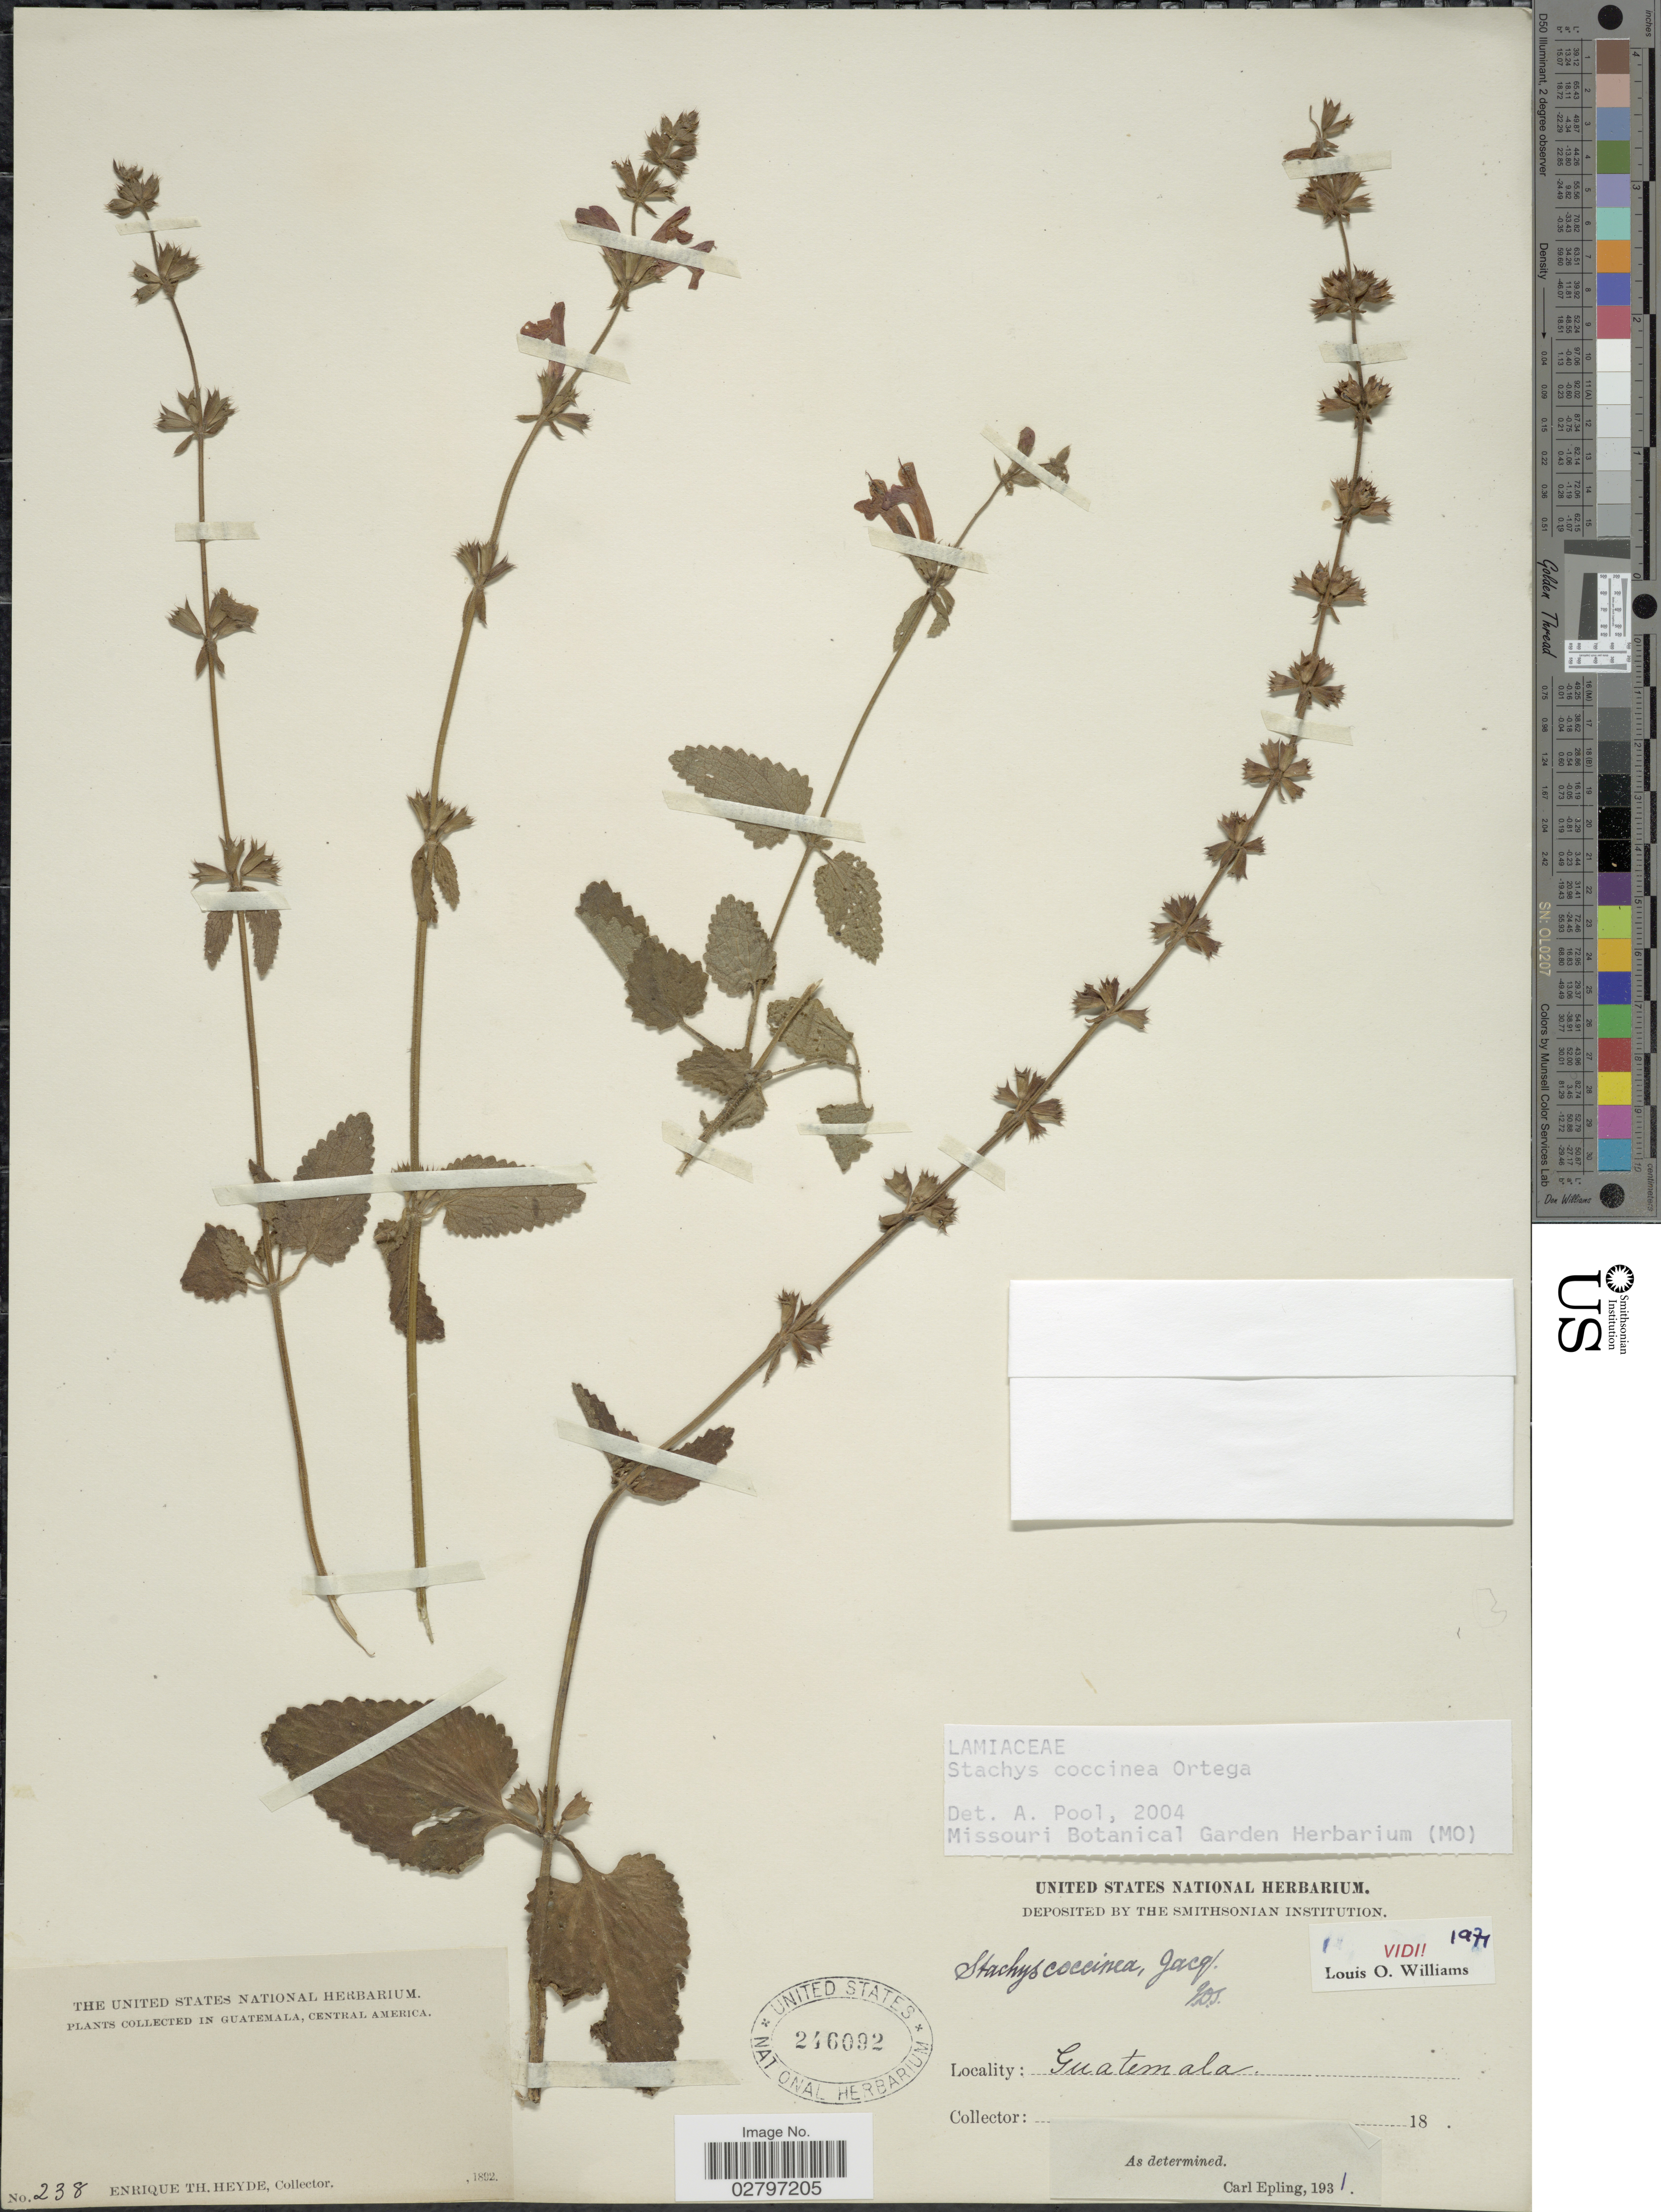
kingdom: Plantae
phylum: Tracheophyta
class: Magnoliopsida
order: Lamiales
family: Lamiaceae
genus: Stachys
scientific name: Stachys coccinea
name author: Ortega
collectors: E. T. Heyde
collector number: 238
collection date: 1892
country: Guatemala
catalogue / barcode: US 246092